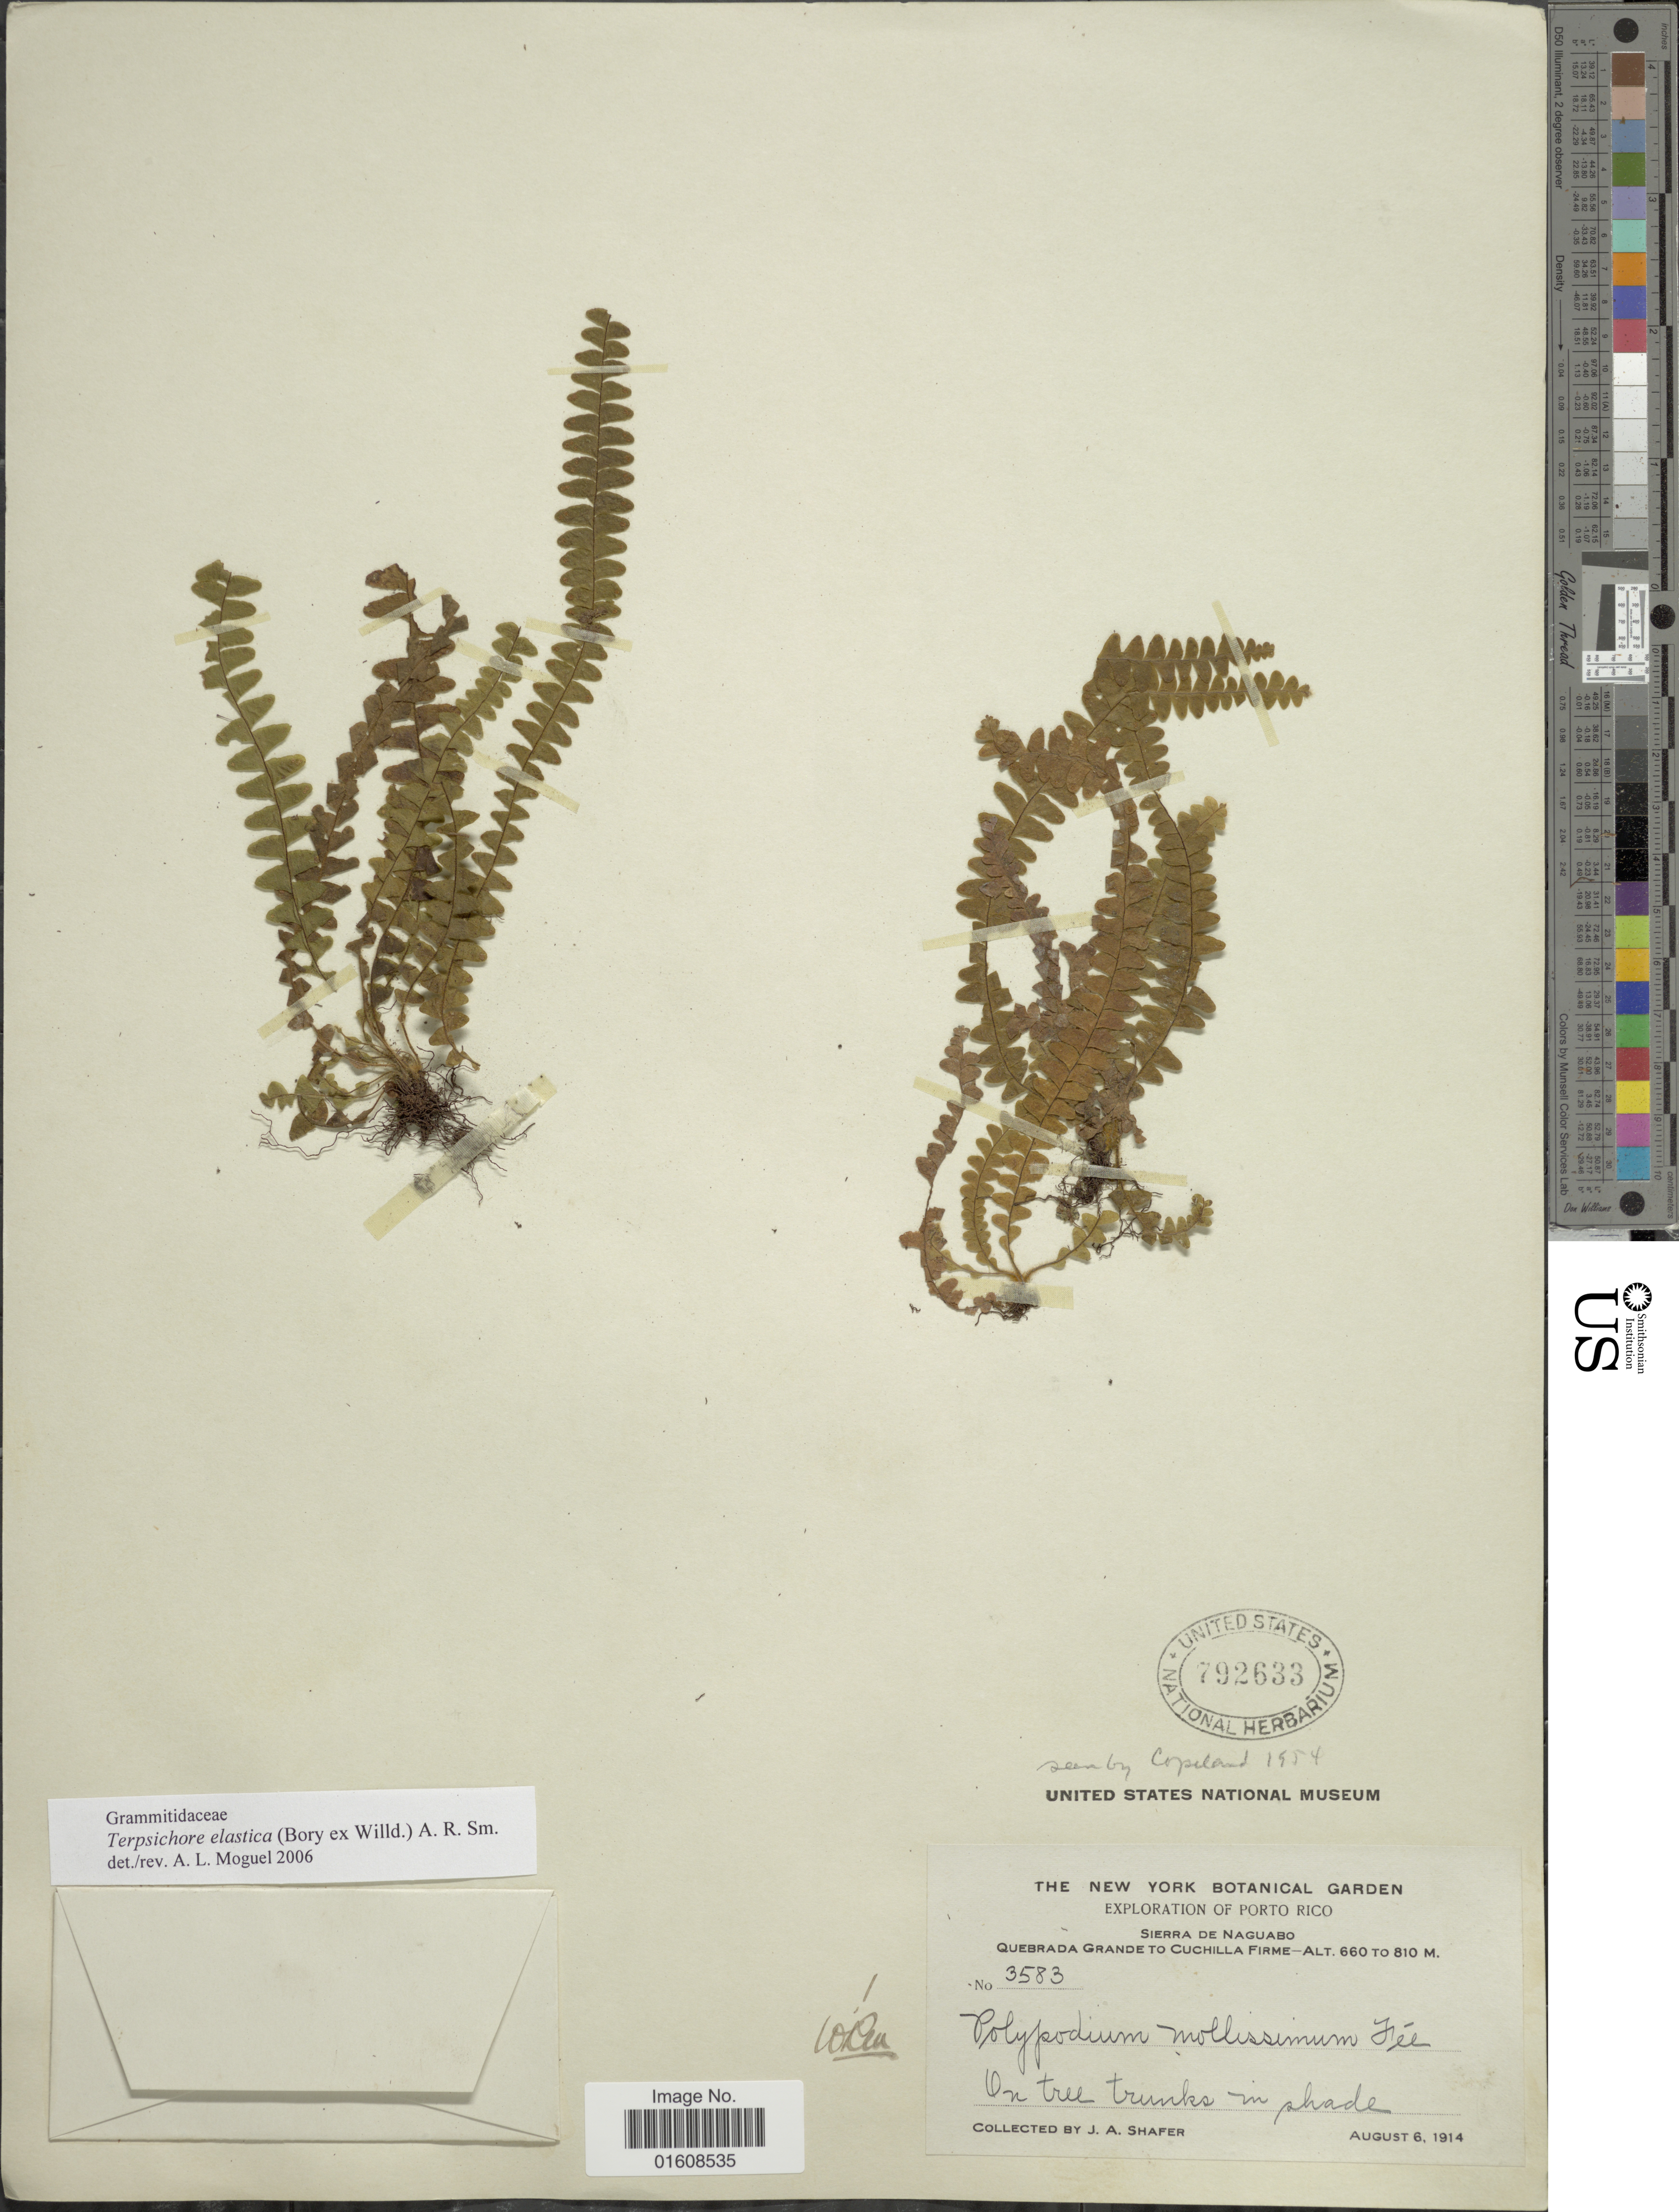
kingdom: Plantae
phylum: Tracheophyta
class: Polypodiopsida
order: Polypodiales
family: Polypodiaceae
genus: Alansmia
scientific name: Alansmia elastica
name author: (Bory ex Willd.) Moguel & M. Kessler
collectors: J. A. Shafer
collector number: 3583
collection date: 1914-08-06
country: Puerto Rico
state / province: Naguabo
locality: Porto Rico. Sierra de Naguabo. Quebrada Grande to Cuchilla Firme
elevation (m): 660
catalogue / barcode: US 792633